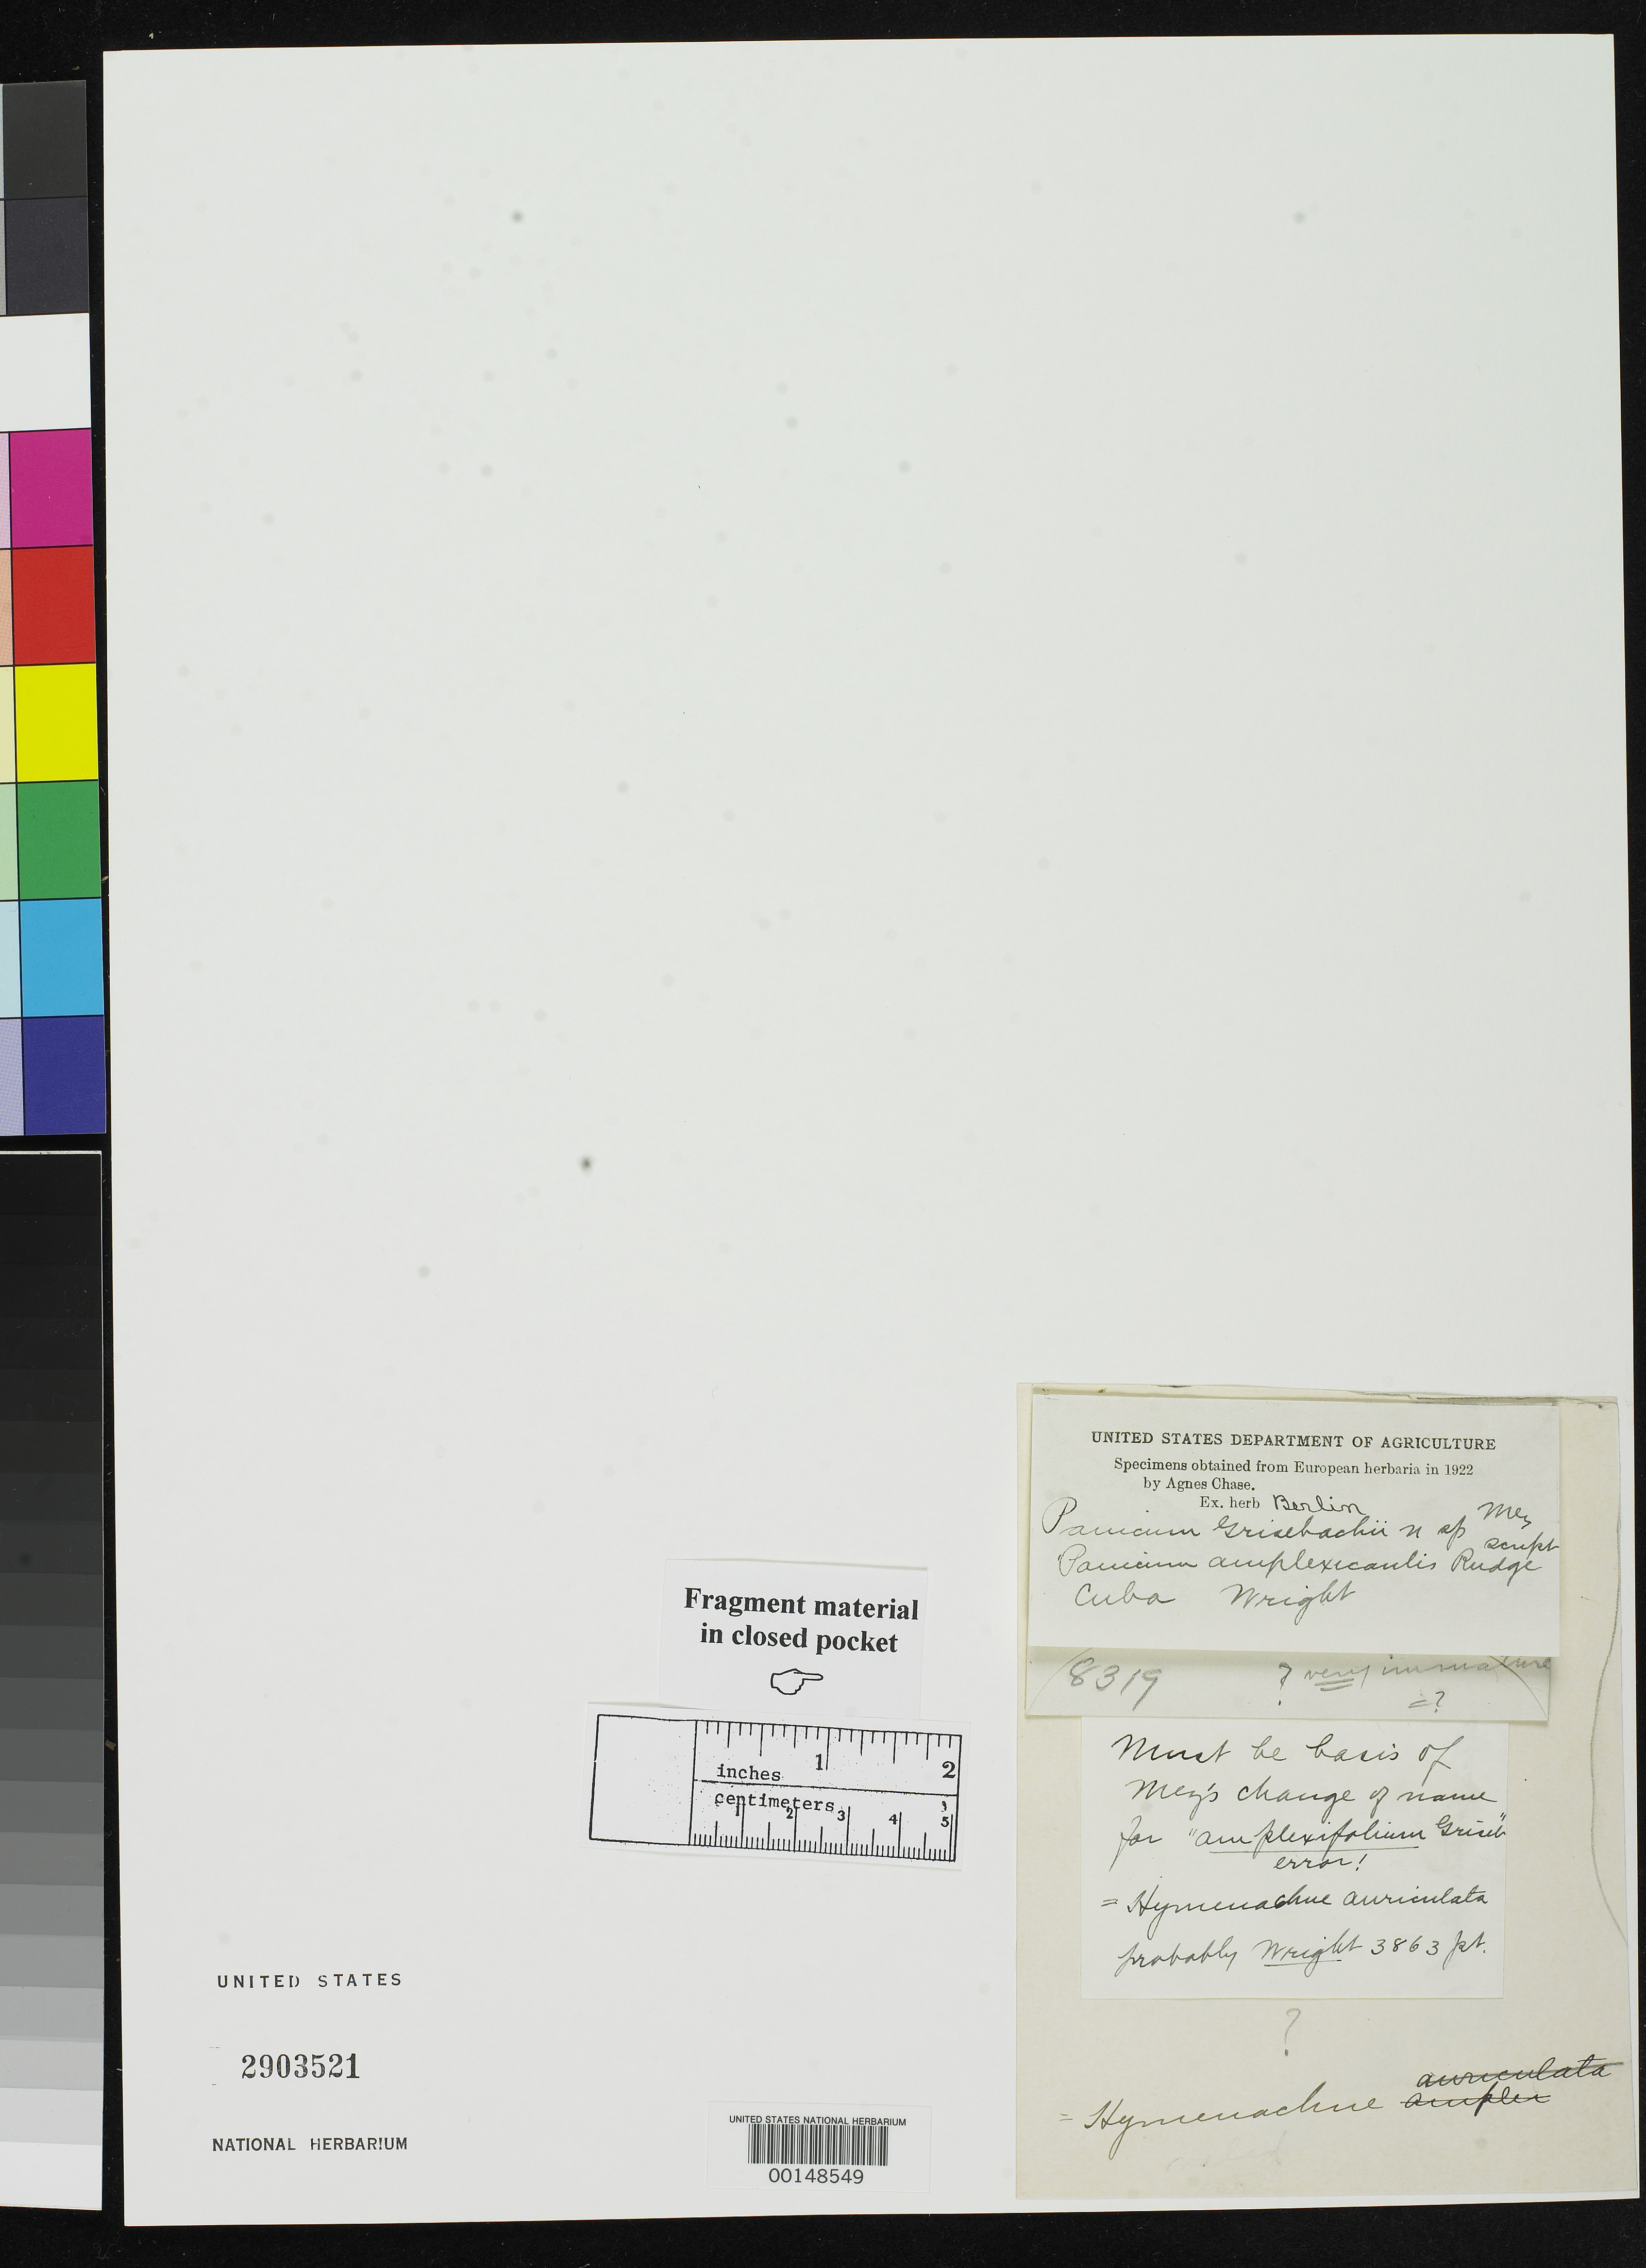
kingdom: Plantae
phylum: Tracheophyta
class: Liliopsida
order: Poales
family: Poaceae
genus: Panicum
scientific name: Panicum grisebachianum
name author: Mez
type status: Type Fragment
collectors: C. Wright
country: Cuba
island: Greater Antilles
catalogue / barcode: US 2903521